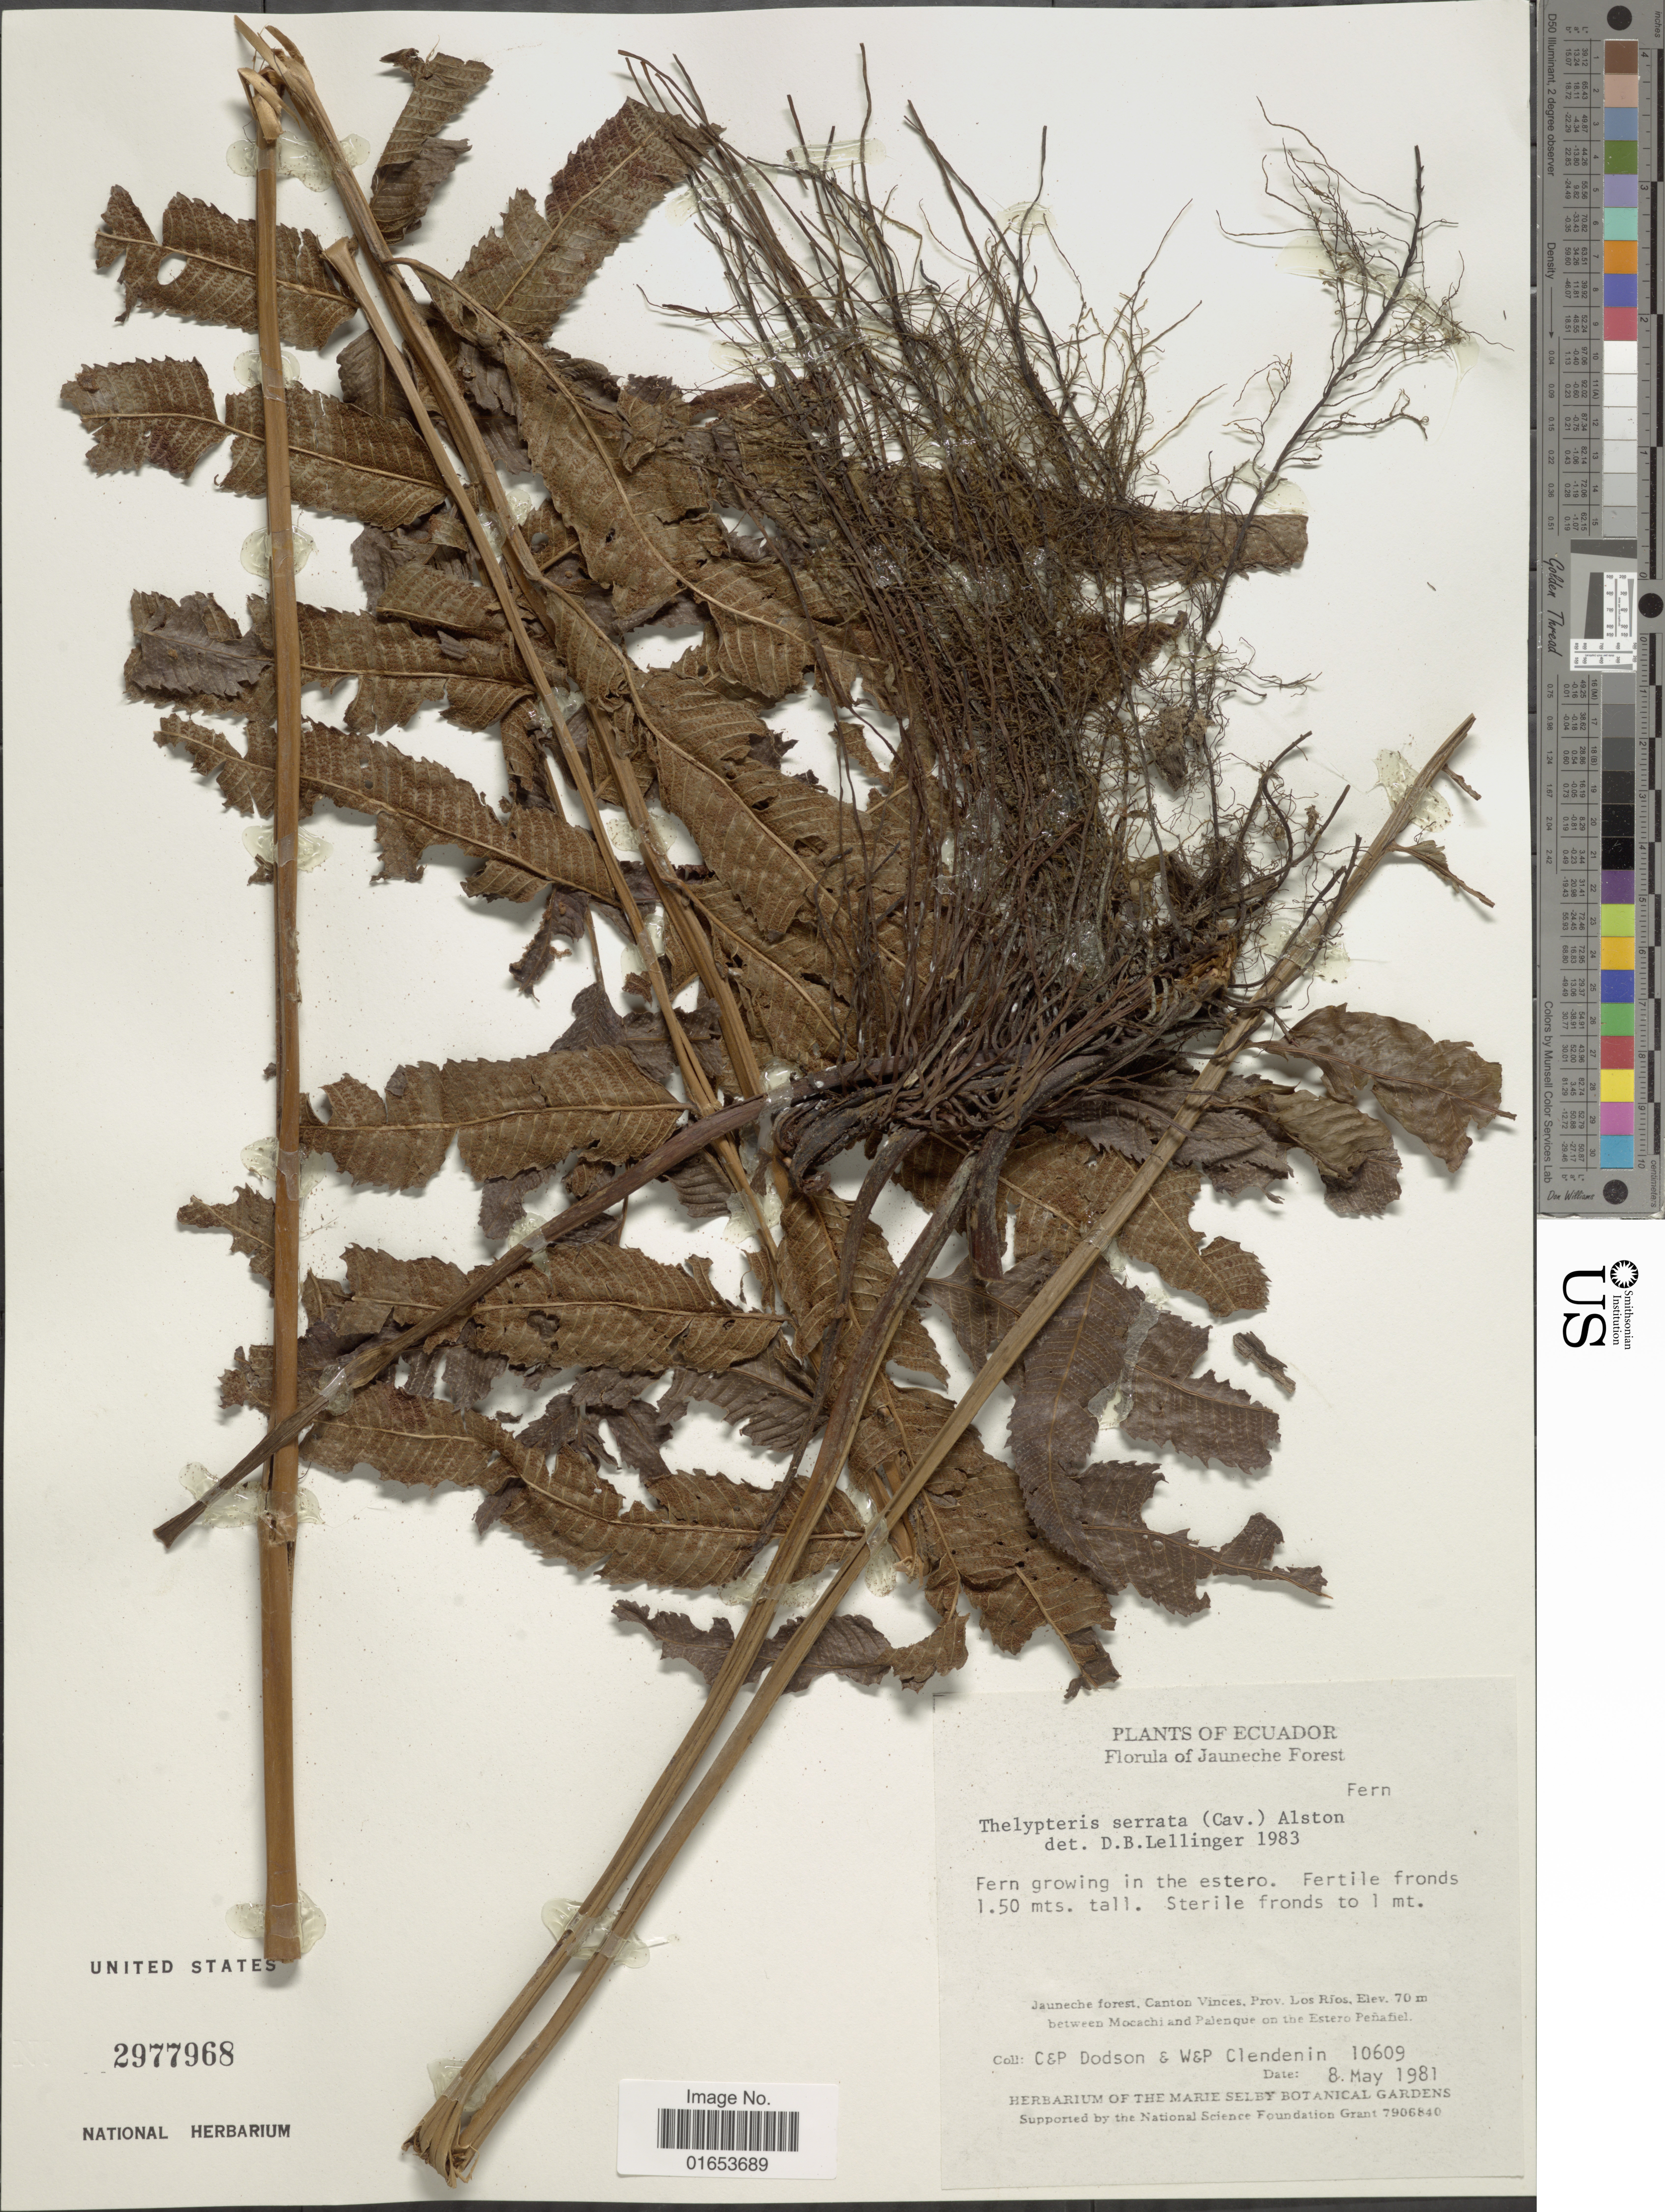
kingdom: Plantae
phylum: Tracheophyta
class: Polypodiopsida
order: Polypodiales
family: Thelypteridaceae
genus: Meniscium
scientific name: Meniscium serratum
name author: Cav.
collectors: C. Dodson, P. M. Dodson, W. Clendenin & P. Clendenin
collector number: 10609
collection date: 1981-05-08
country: Ecuador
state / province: Los Ríos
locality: Jauneche Forest, Canton Vinces. between Mocachi and Palenque on the Estero Peñafiel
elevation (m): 70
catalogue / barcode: US 2977968